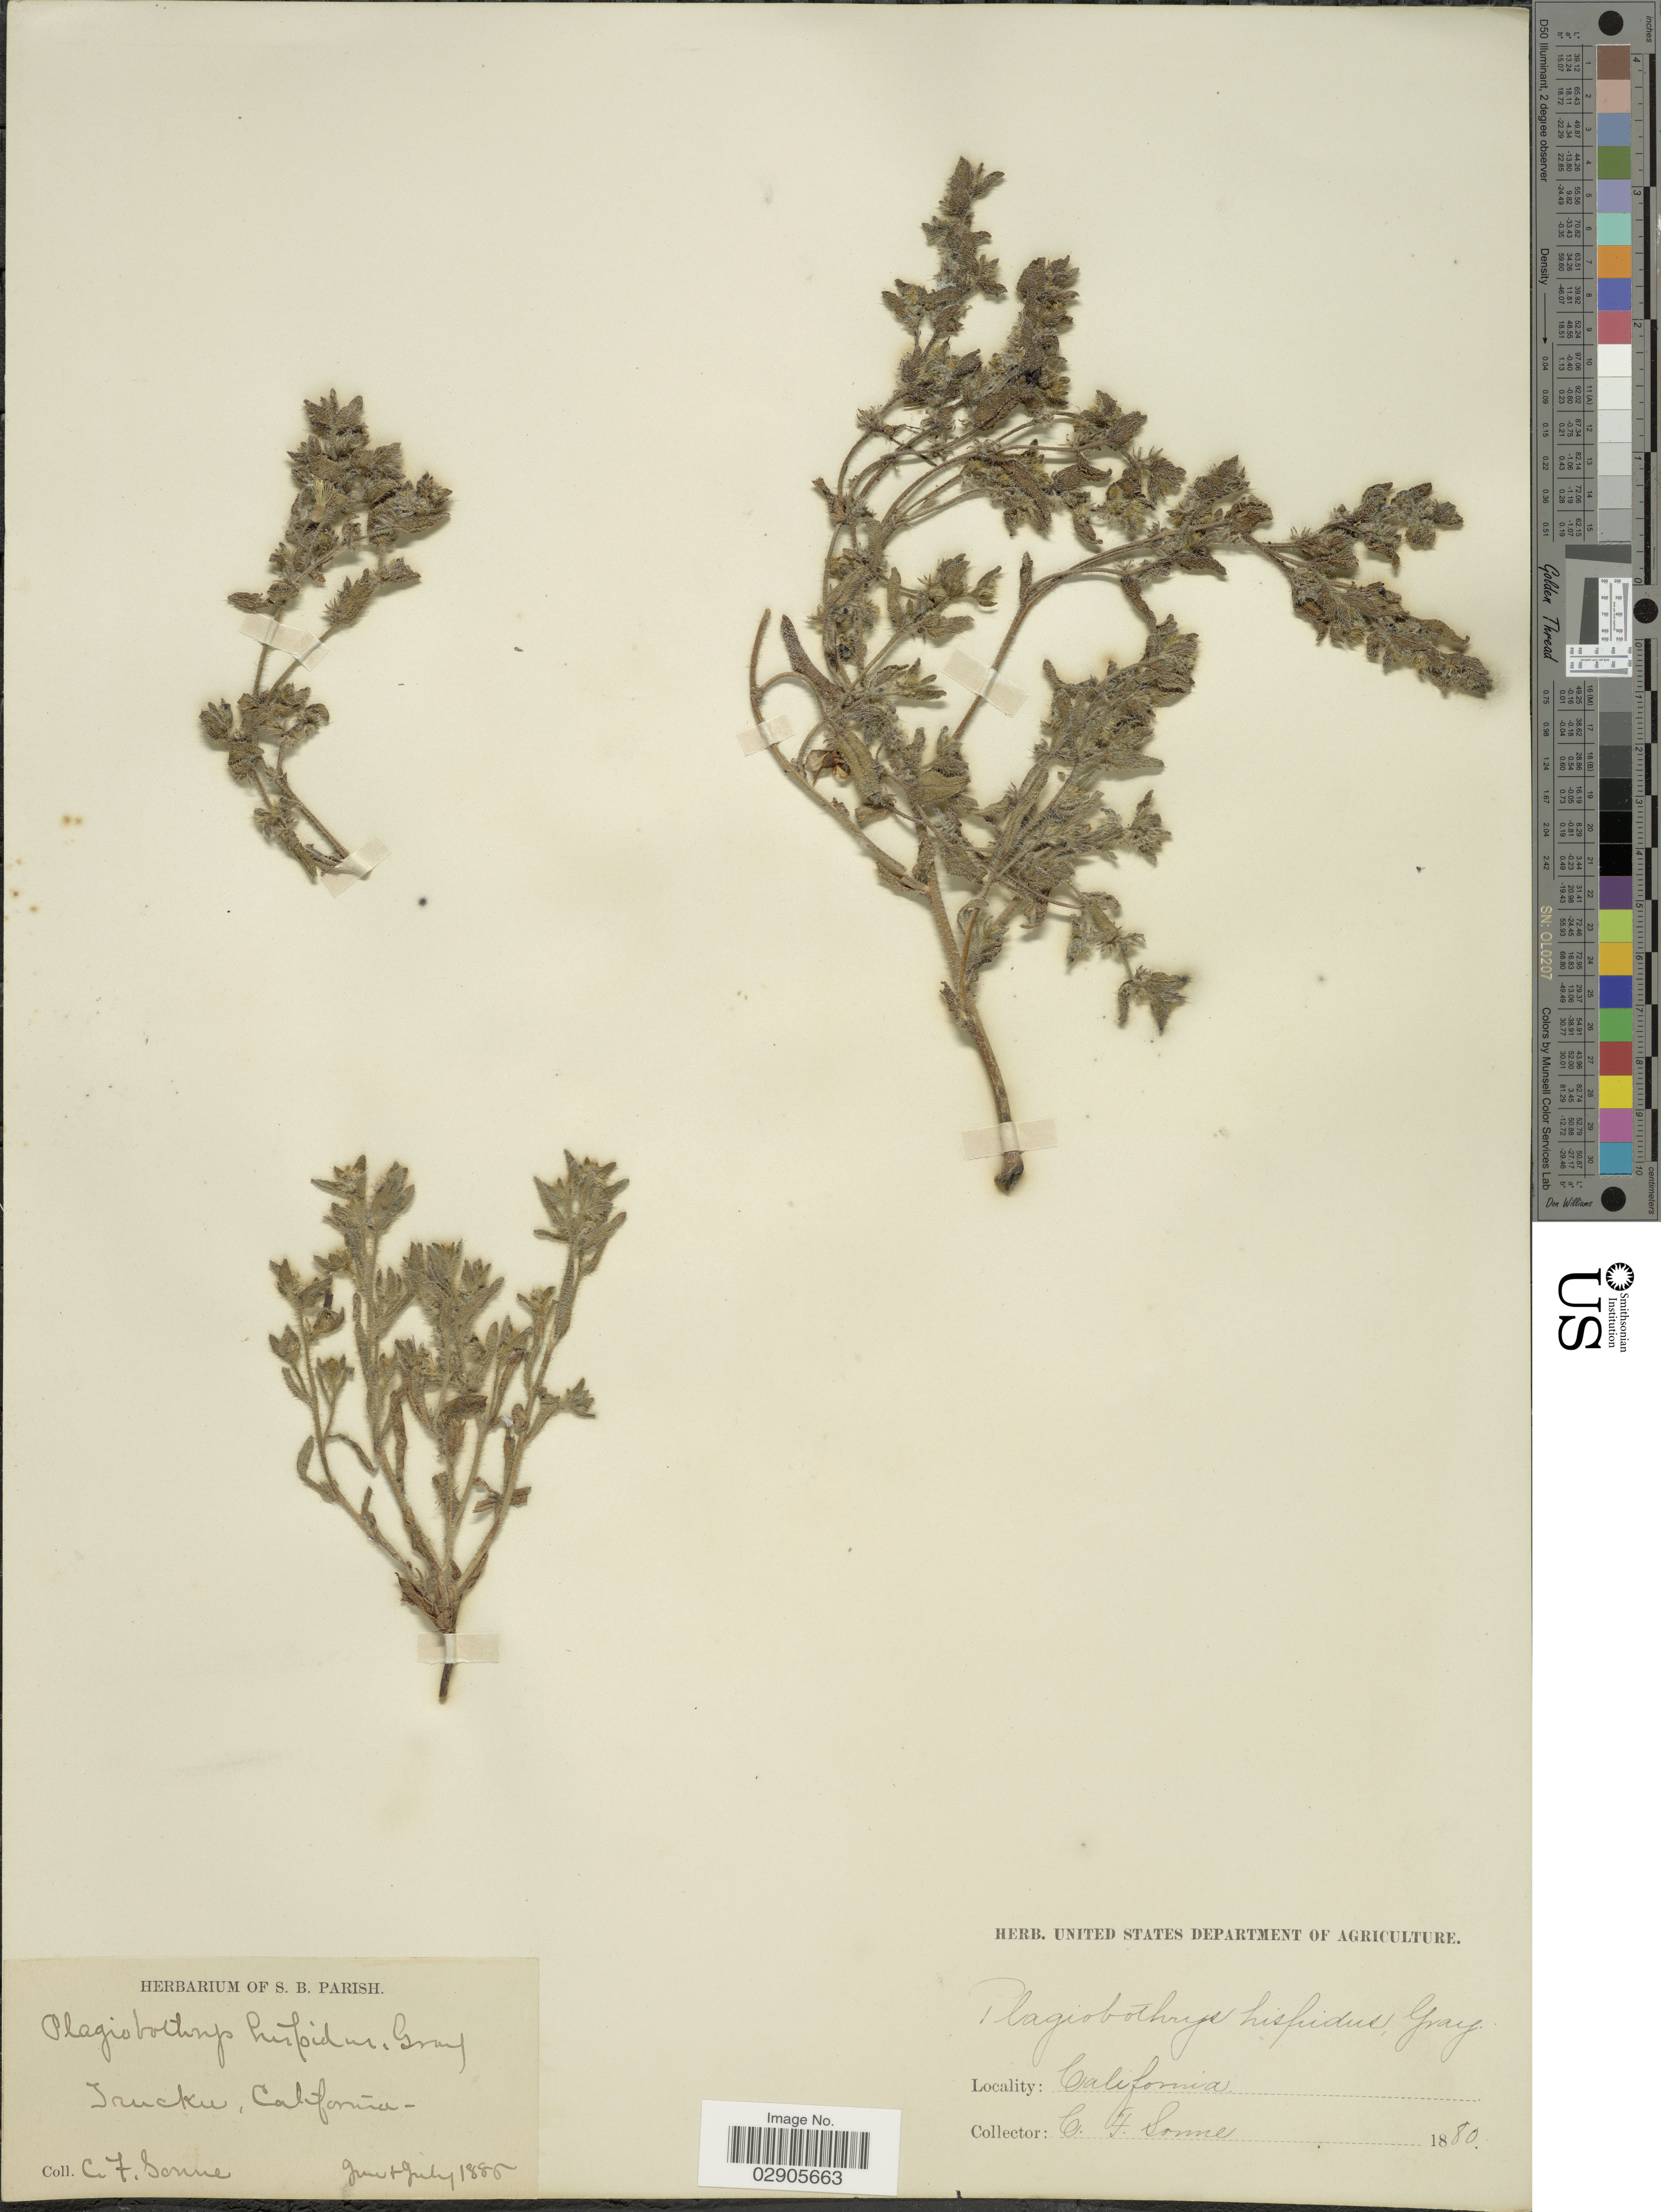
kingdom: Plantae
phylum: Tracheophyta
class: Magnoliopsida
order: Boraginales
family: Boraginaceae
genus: Plagiobothrys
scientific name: Plagiobothrys hispida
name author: A. Gray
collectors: C. Sonne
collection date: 1880-06/1880-07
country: United States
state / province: California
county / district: Nevada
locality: Truckee.